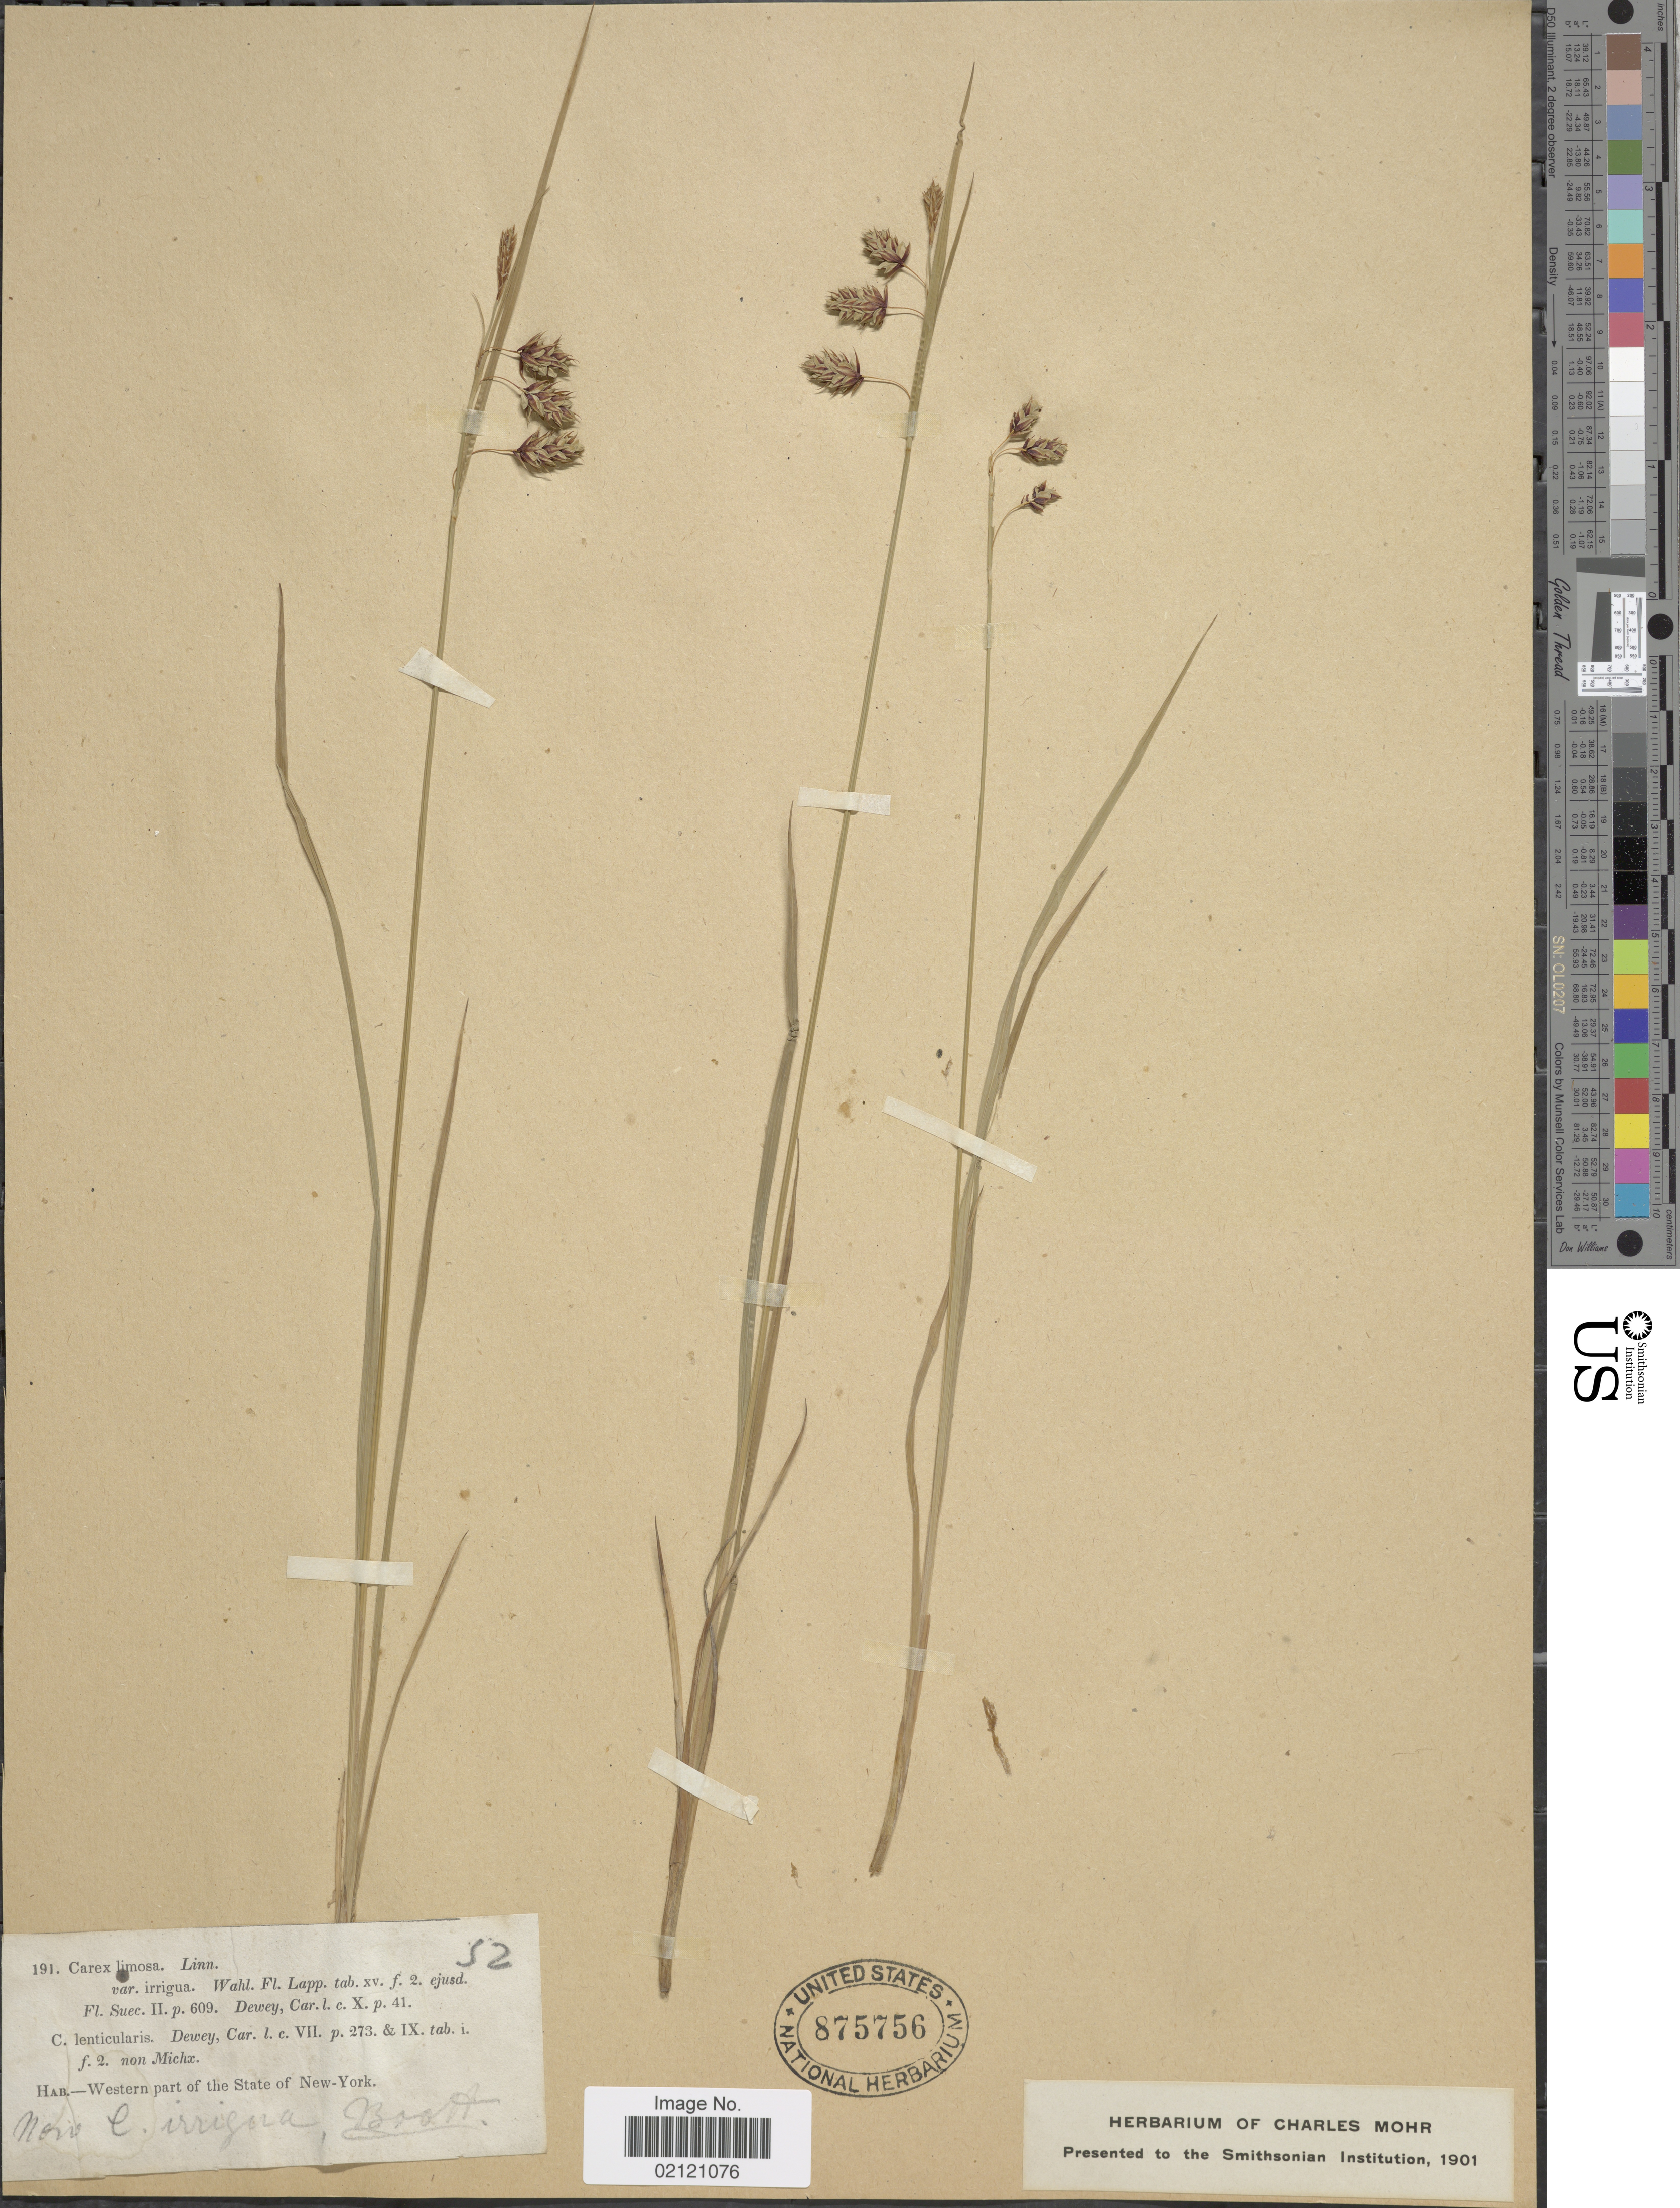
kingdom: Plantae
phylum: Tracheophyta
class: Liliopsida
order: Poales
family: Cyperaceae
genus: Carex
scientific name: Carex limosa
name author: L.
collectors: Boott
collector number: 191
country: United States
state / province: New York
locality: Western part of the State of New York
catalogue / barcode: US 875756